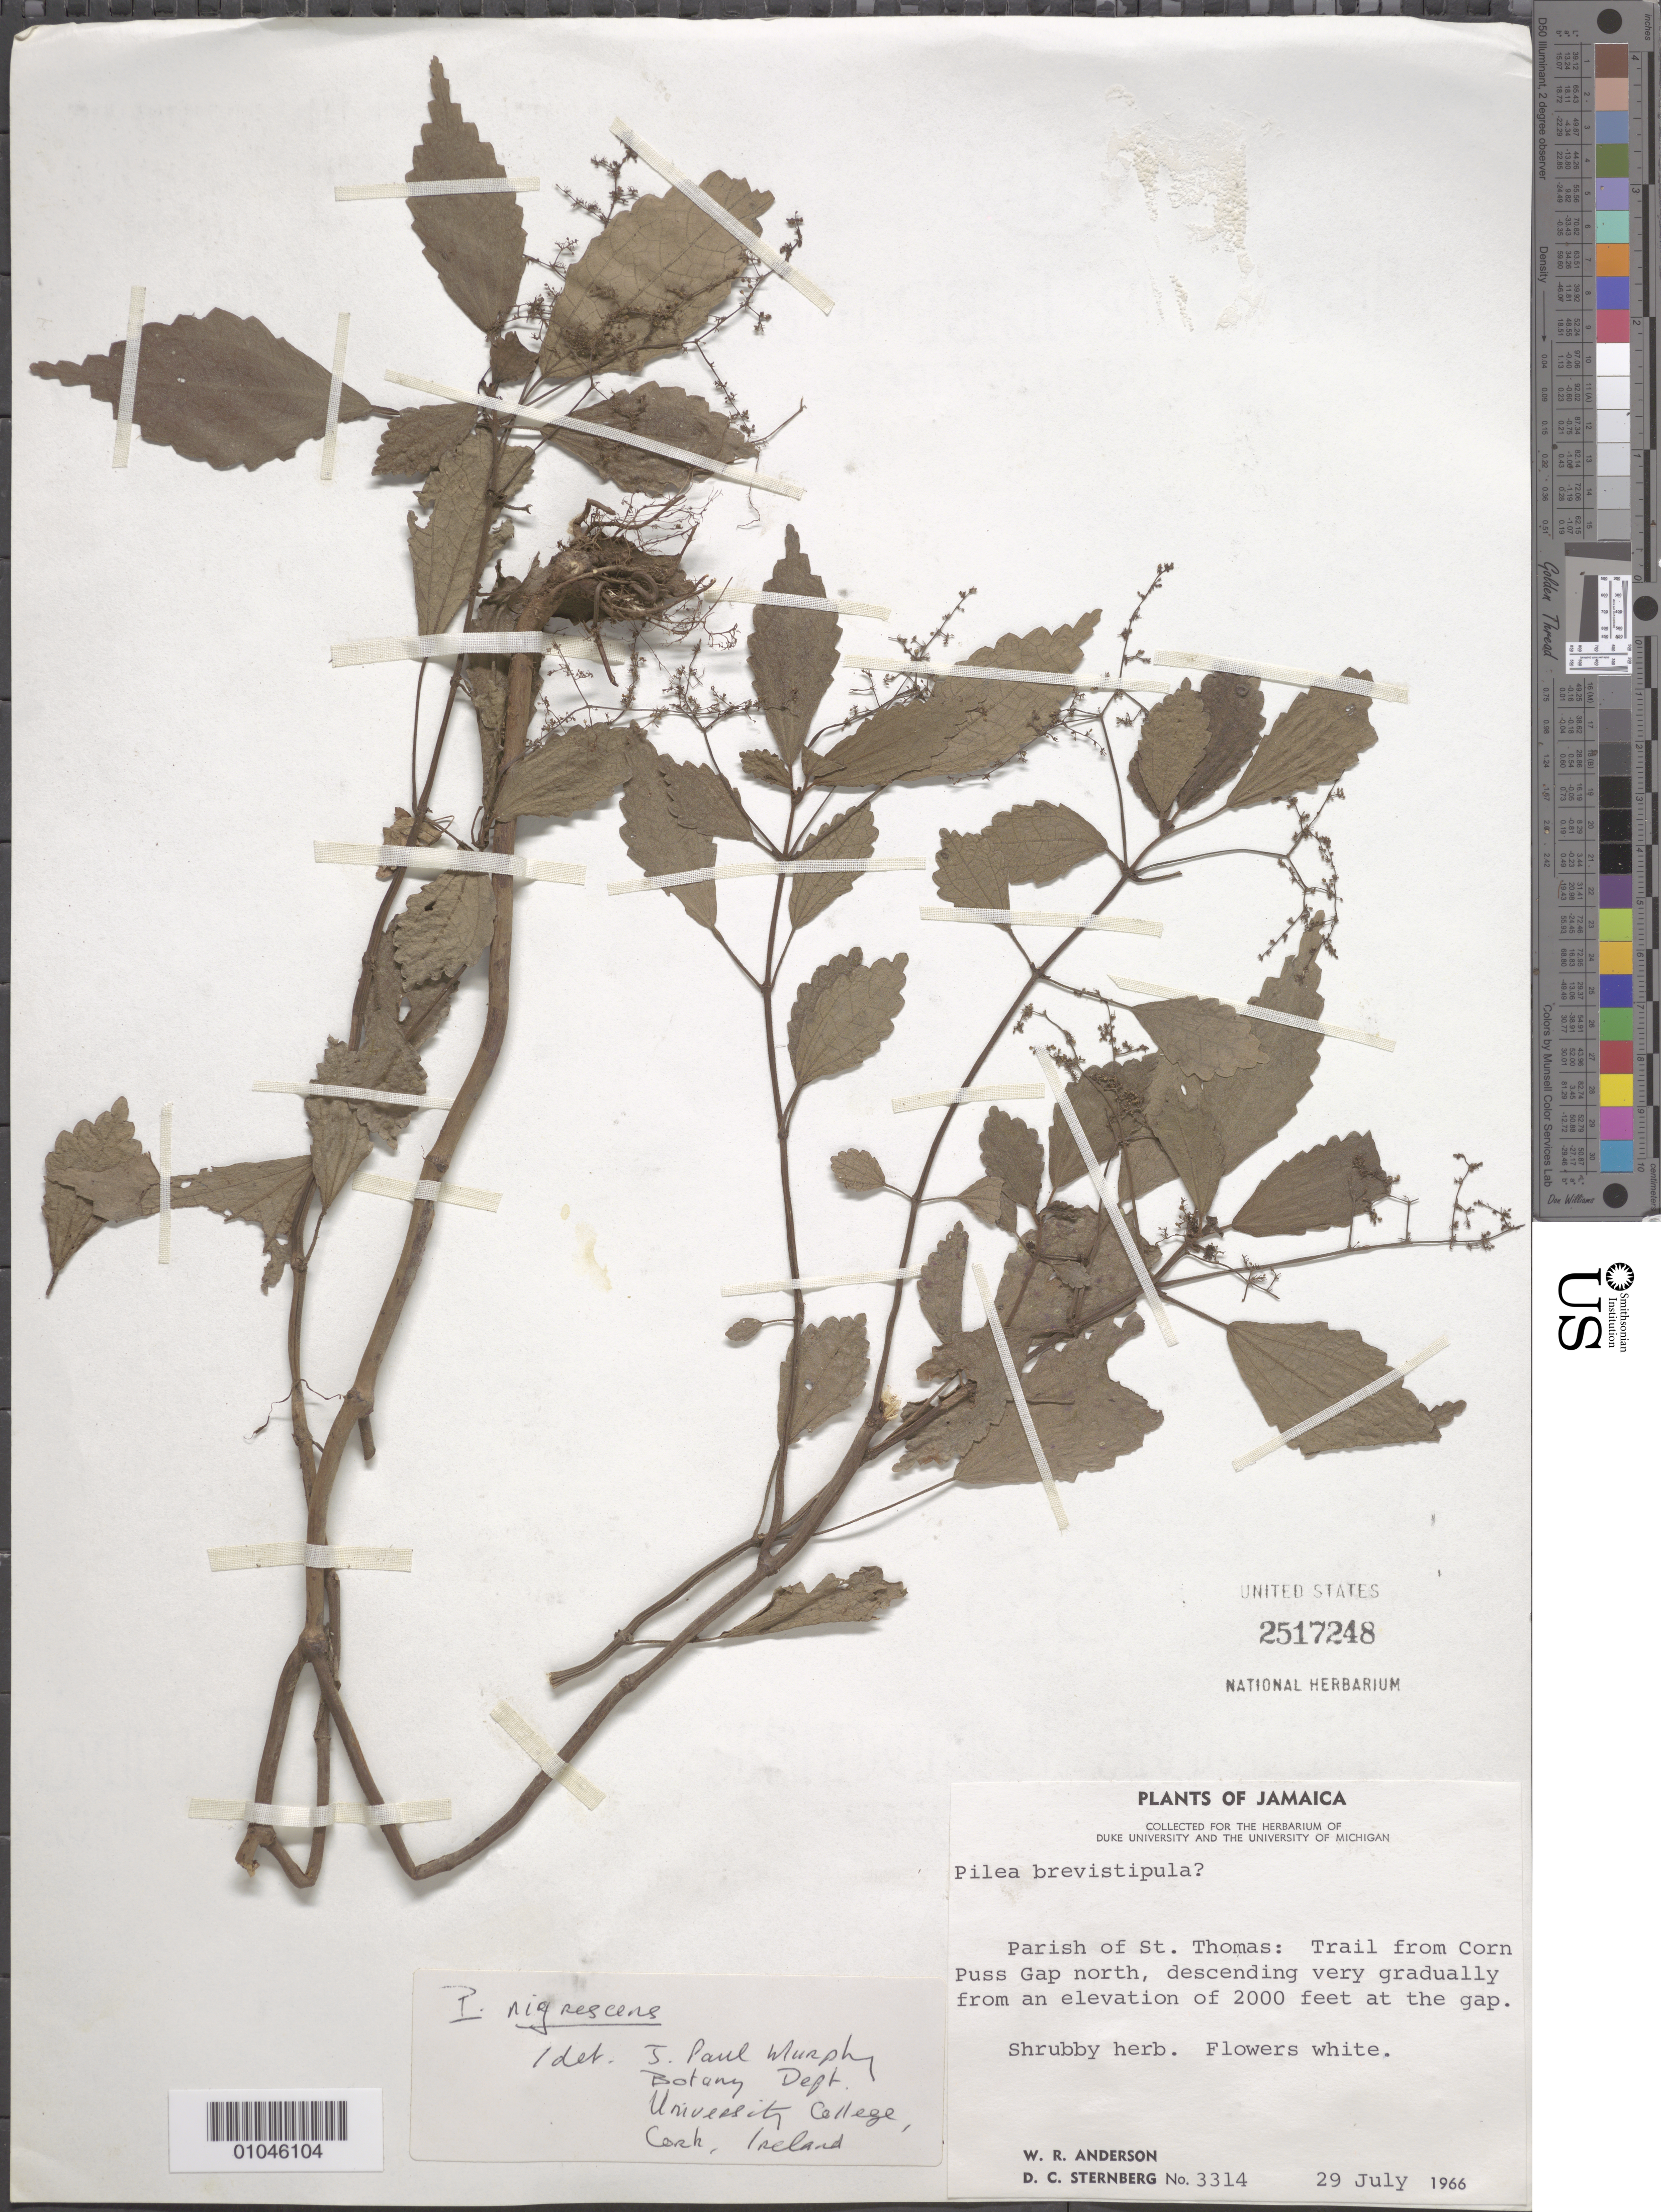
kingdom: Plantae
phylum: Tracheophyta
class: Magnoliopsida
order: Rosales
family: Urticaceae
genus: Pilea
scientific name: Pilea nigrescens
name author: Urb.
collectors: W. R. Anderson & D. Sternberg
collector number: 3314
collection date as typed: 29 Jul 1966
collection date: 1966-07-29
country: Jamaica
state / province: Saint Thomas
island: Jamaica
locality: Trail from Corn Puss Gap N, descending very gradually from an elevation of 2000ft at the gap.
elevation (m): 610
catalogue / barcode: US 2517248